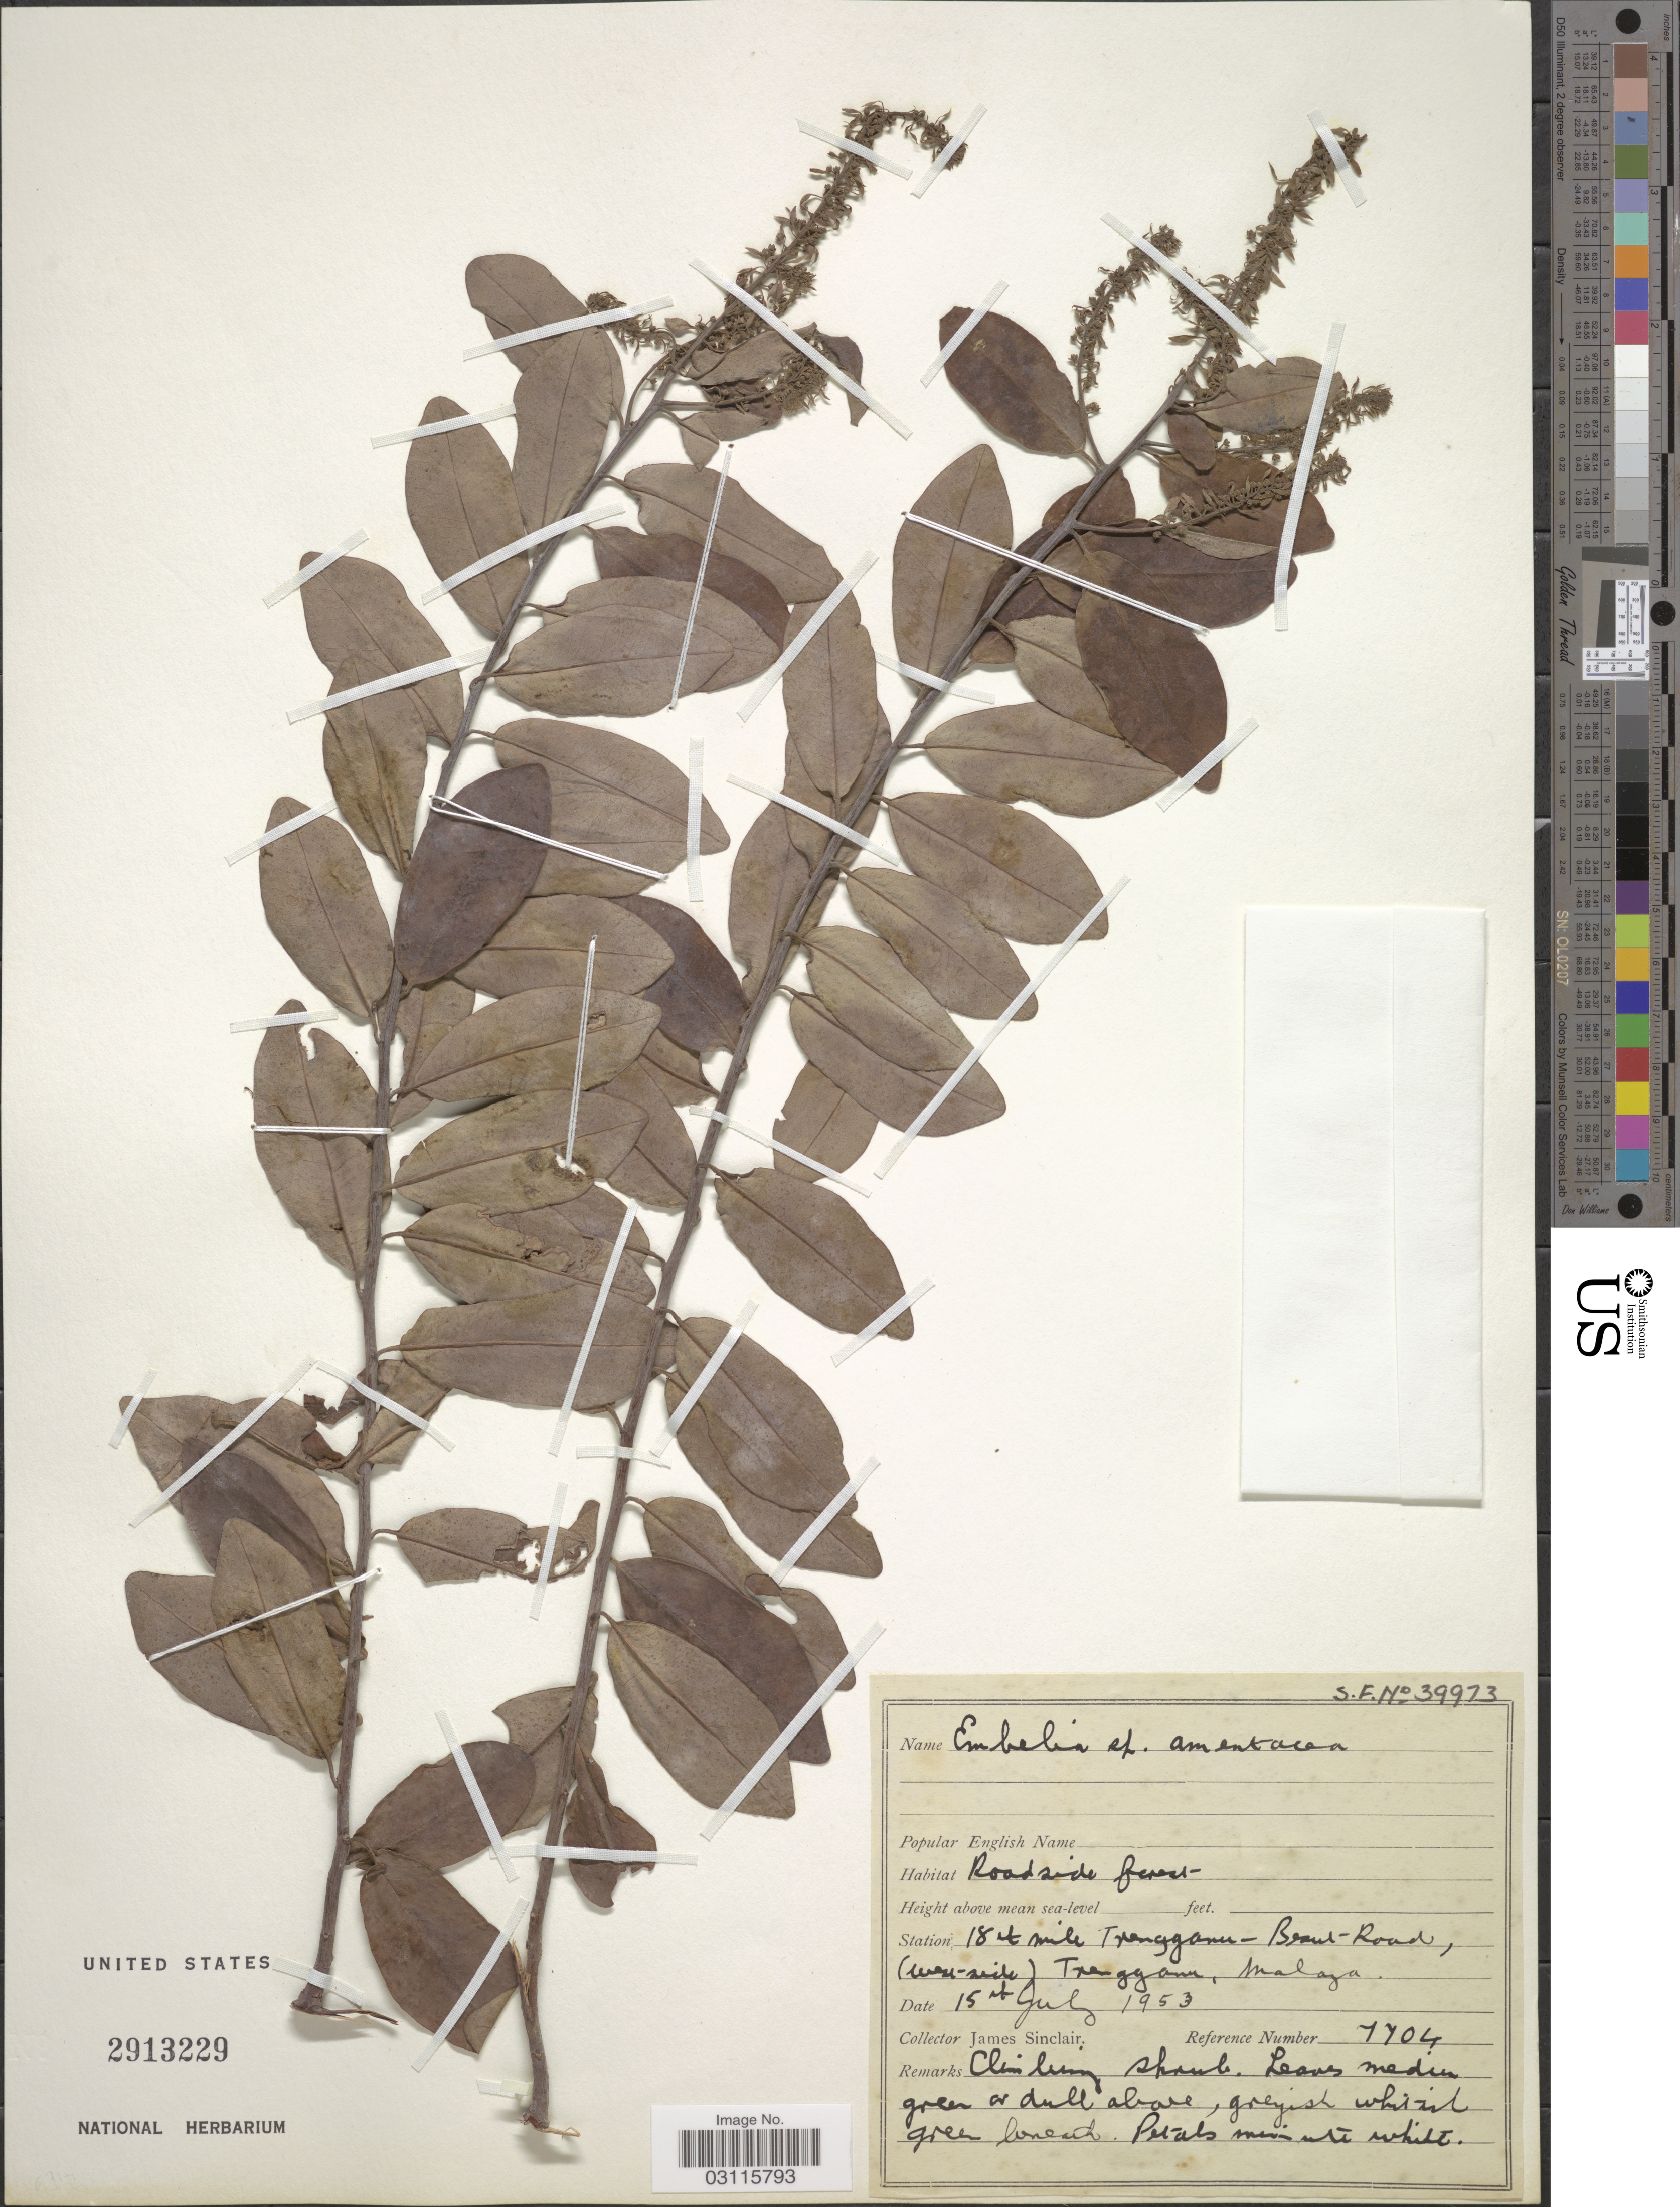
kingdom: Plantae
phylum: Tracheophyta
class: Magnoliopsida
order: Ericales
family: Primulaceae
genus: Embelia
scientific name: Embelia amentacea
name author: C.B. Clarke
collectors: J. Sinclair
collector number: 7704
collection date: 1953-07-15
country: Malaysia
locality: Station 18 th mile Trengganu-Besut-Road, (west-side) Trengganu, Malaya.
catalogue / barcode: US 2913229